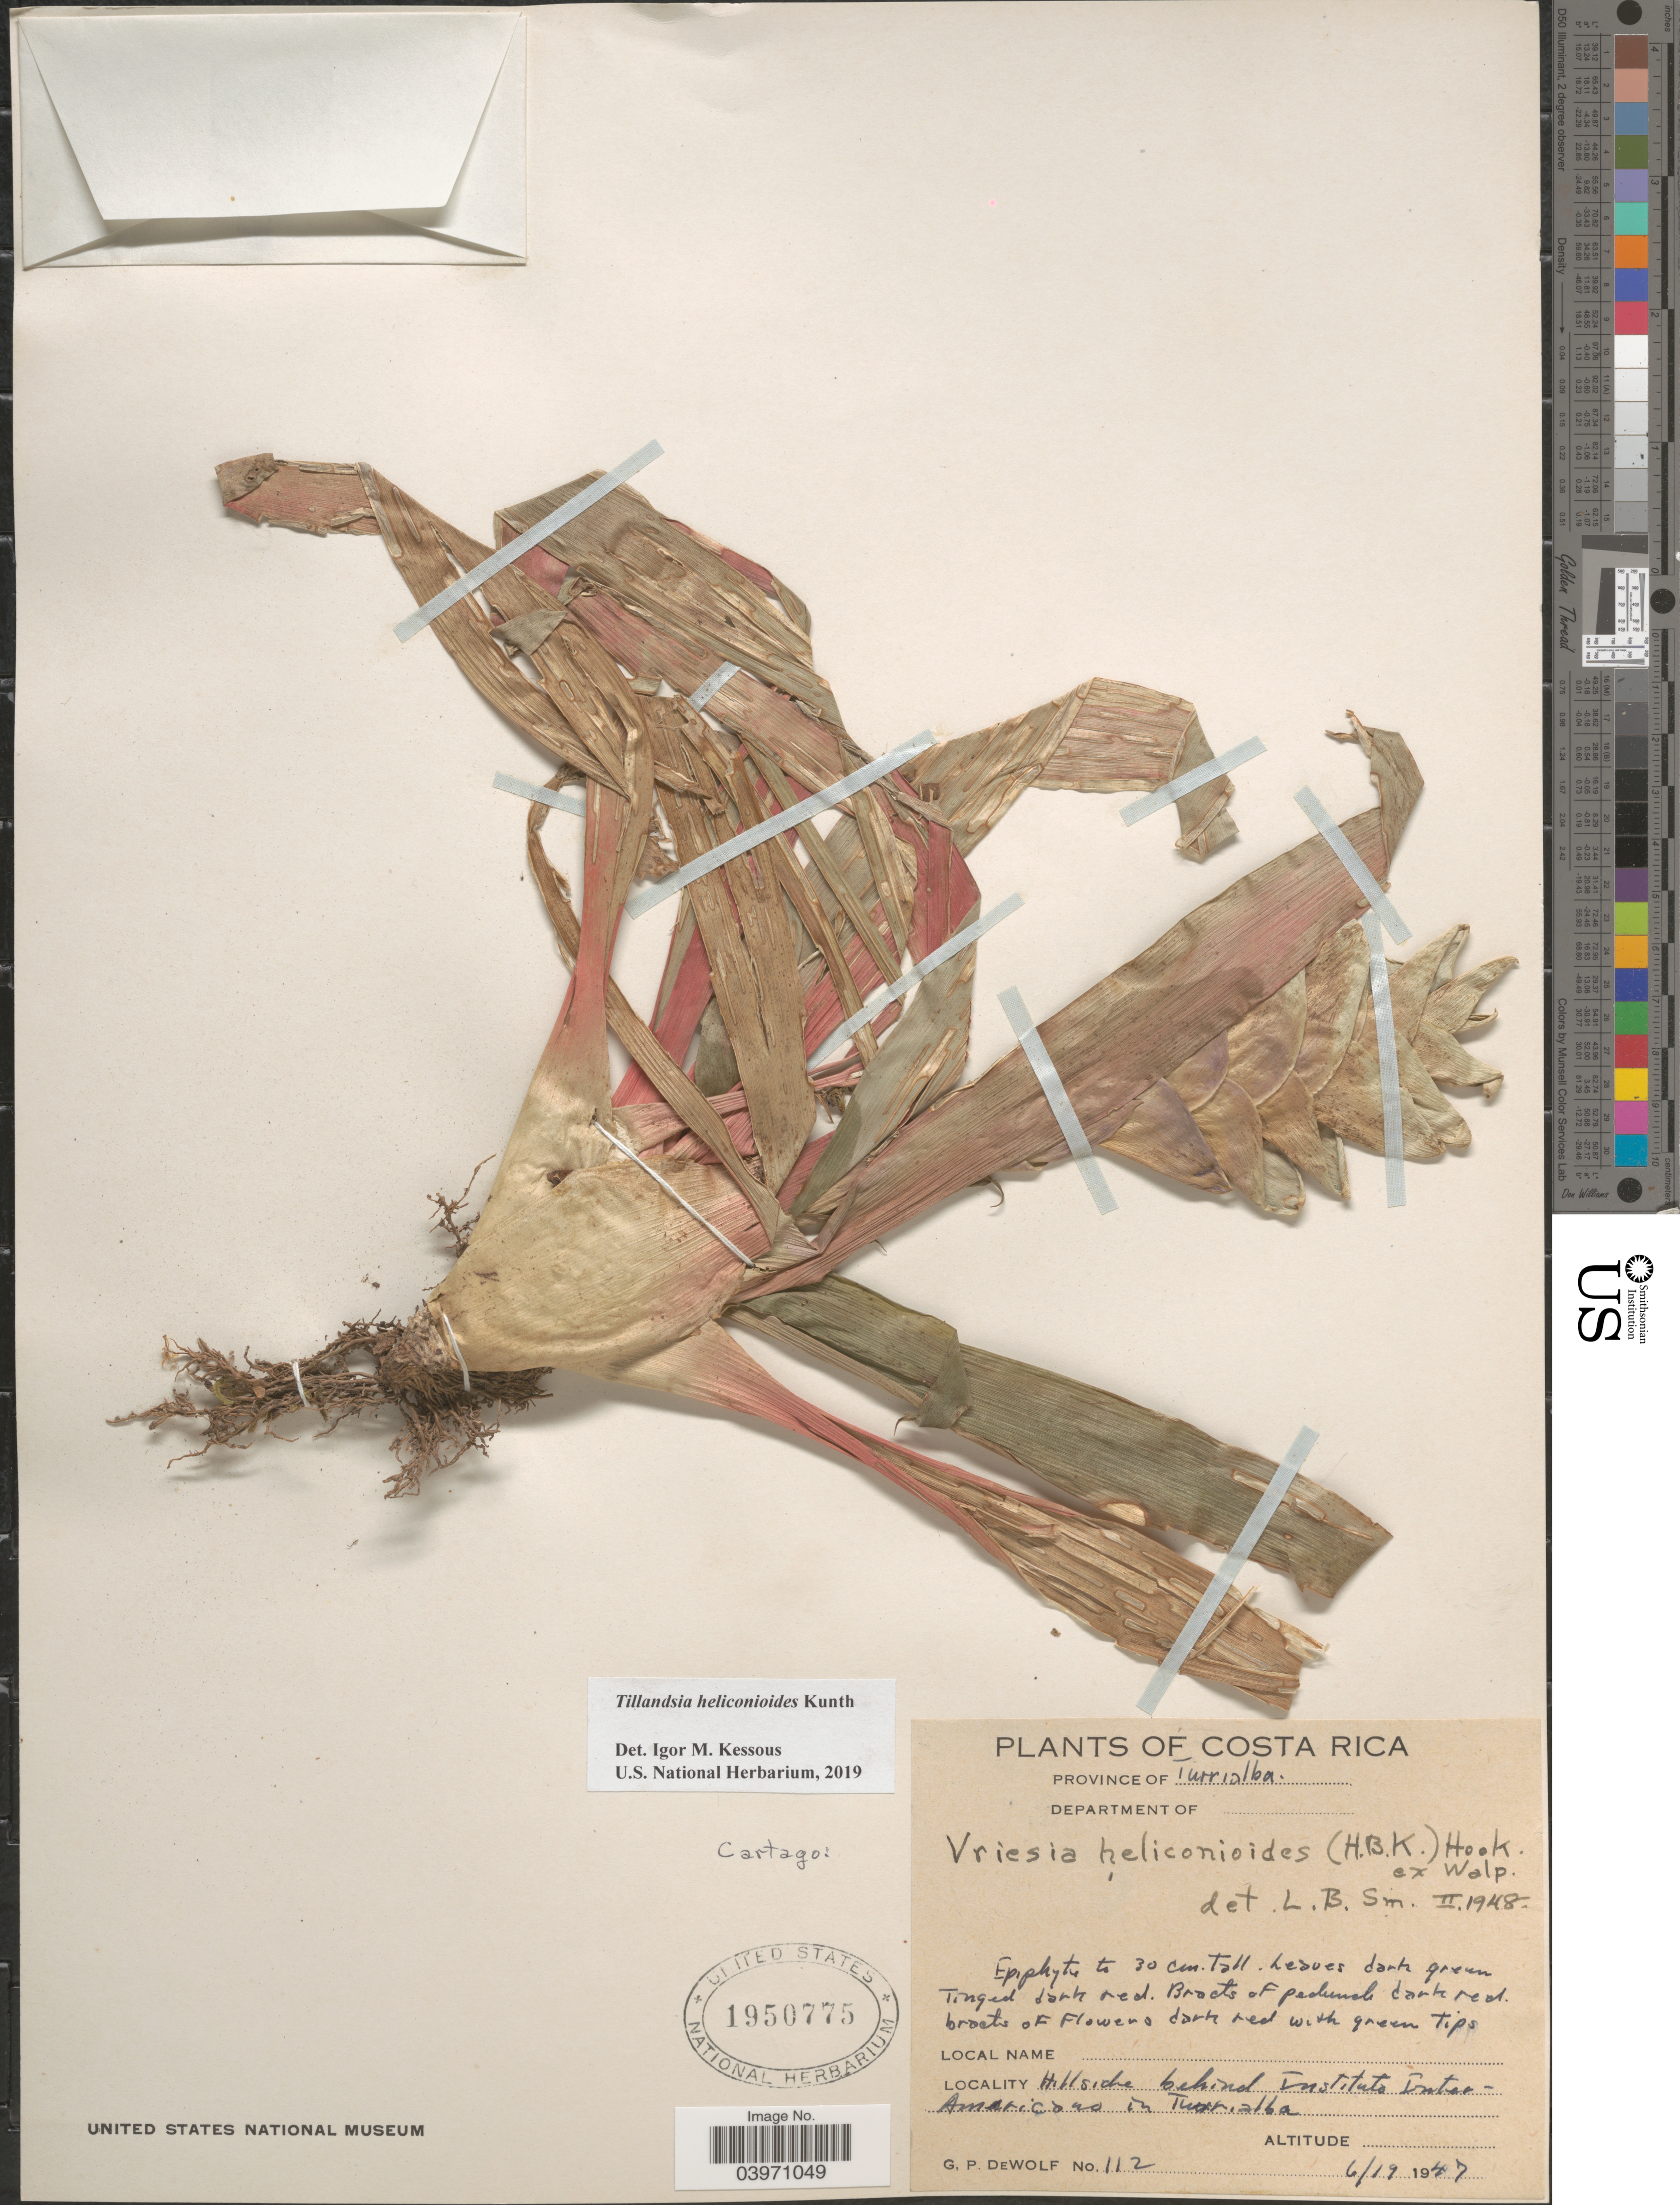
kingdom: Plantae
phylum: Tracheophyta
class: Liliopsida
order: Poales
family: Bromeliaceae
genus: Tillandsia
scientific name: Tillandsia heliconioides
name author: Kunth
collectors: G. DeWolf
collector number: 112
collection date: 1947-06-19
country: Costa Rica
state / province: Cartago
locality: Province of Turrialba. Hillside behind Instituto Inter-Americano in Turrialba.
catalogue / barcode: US 1950775